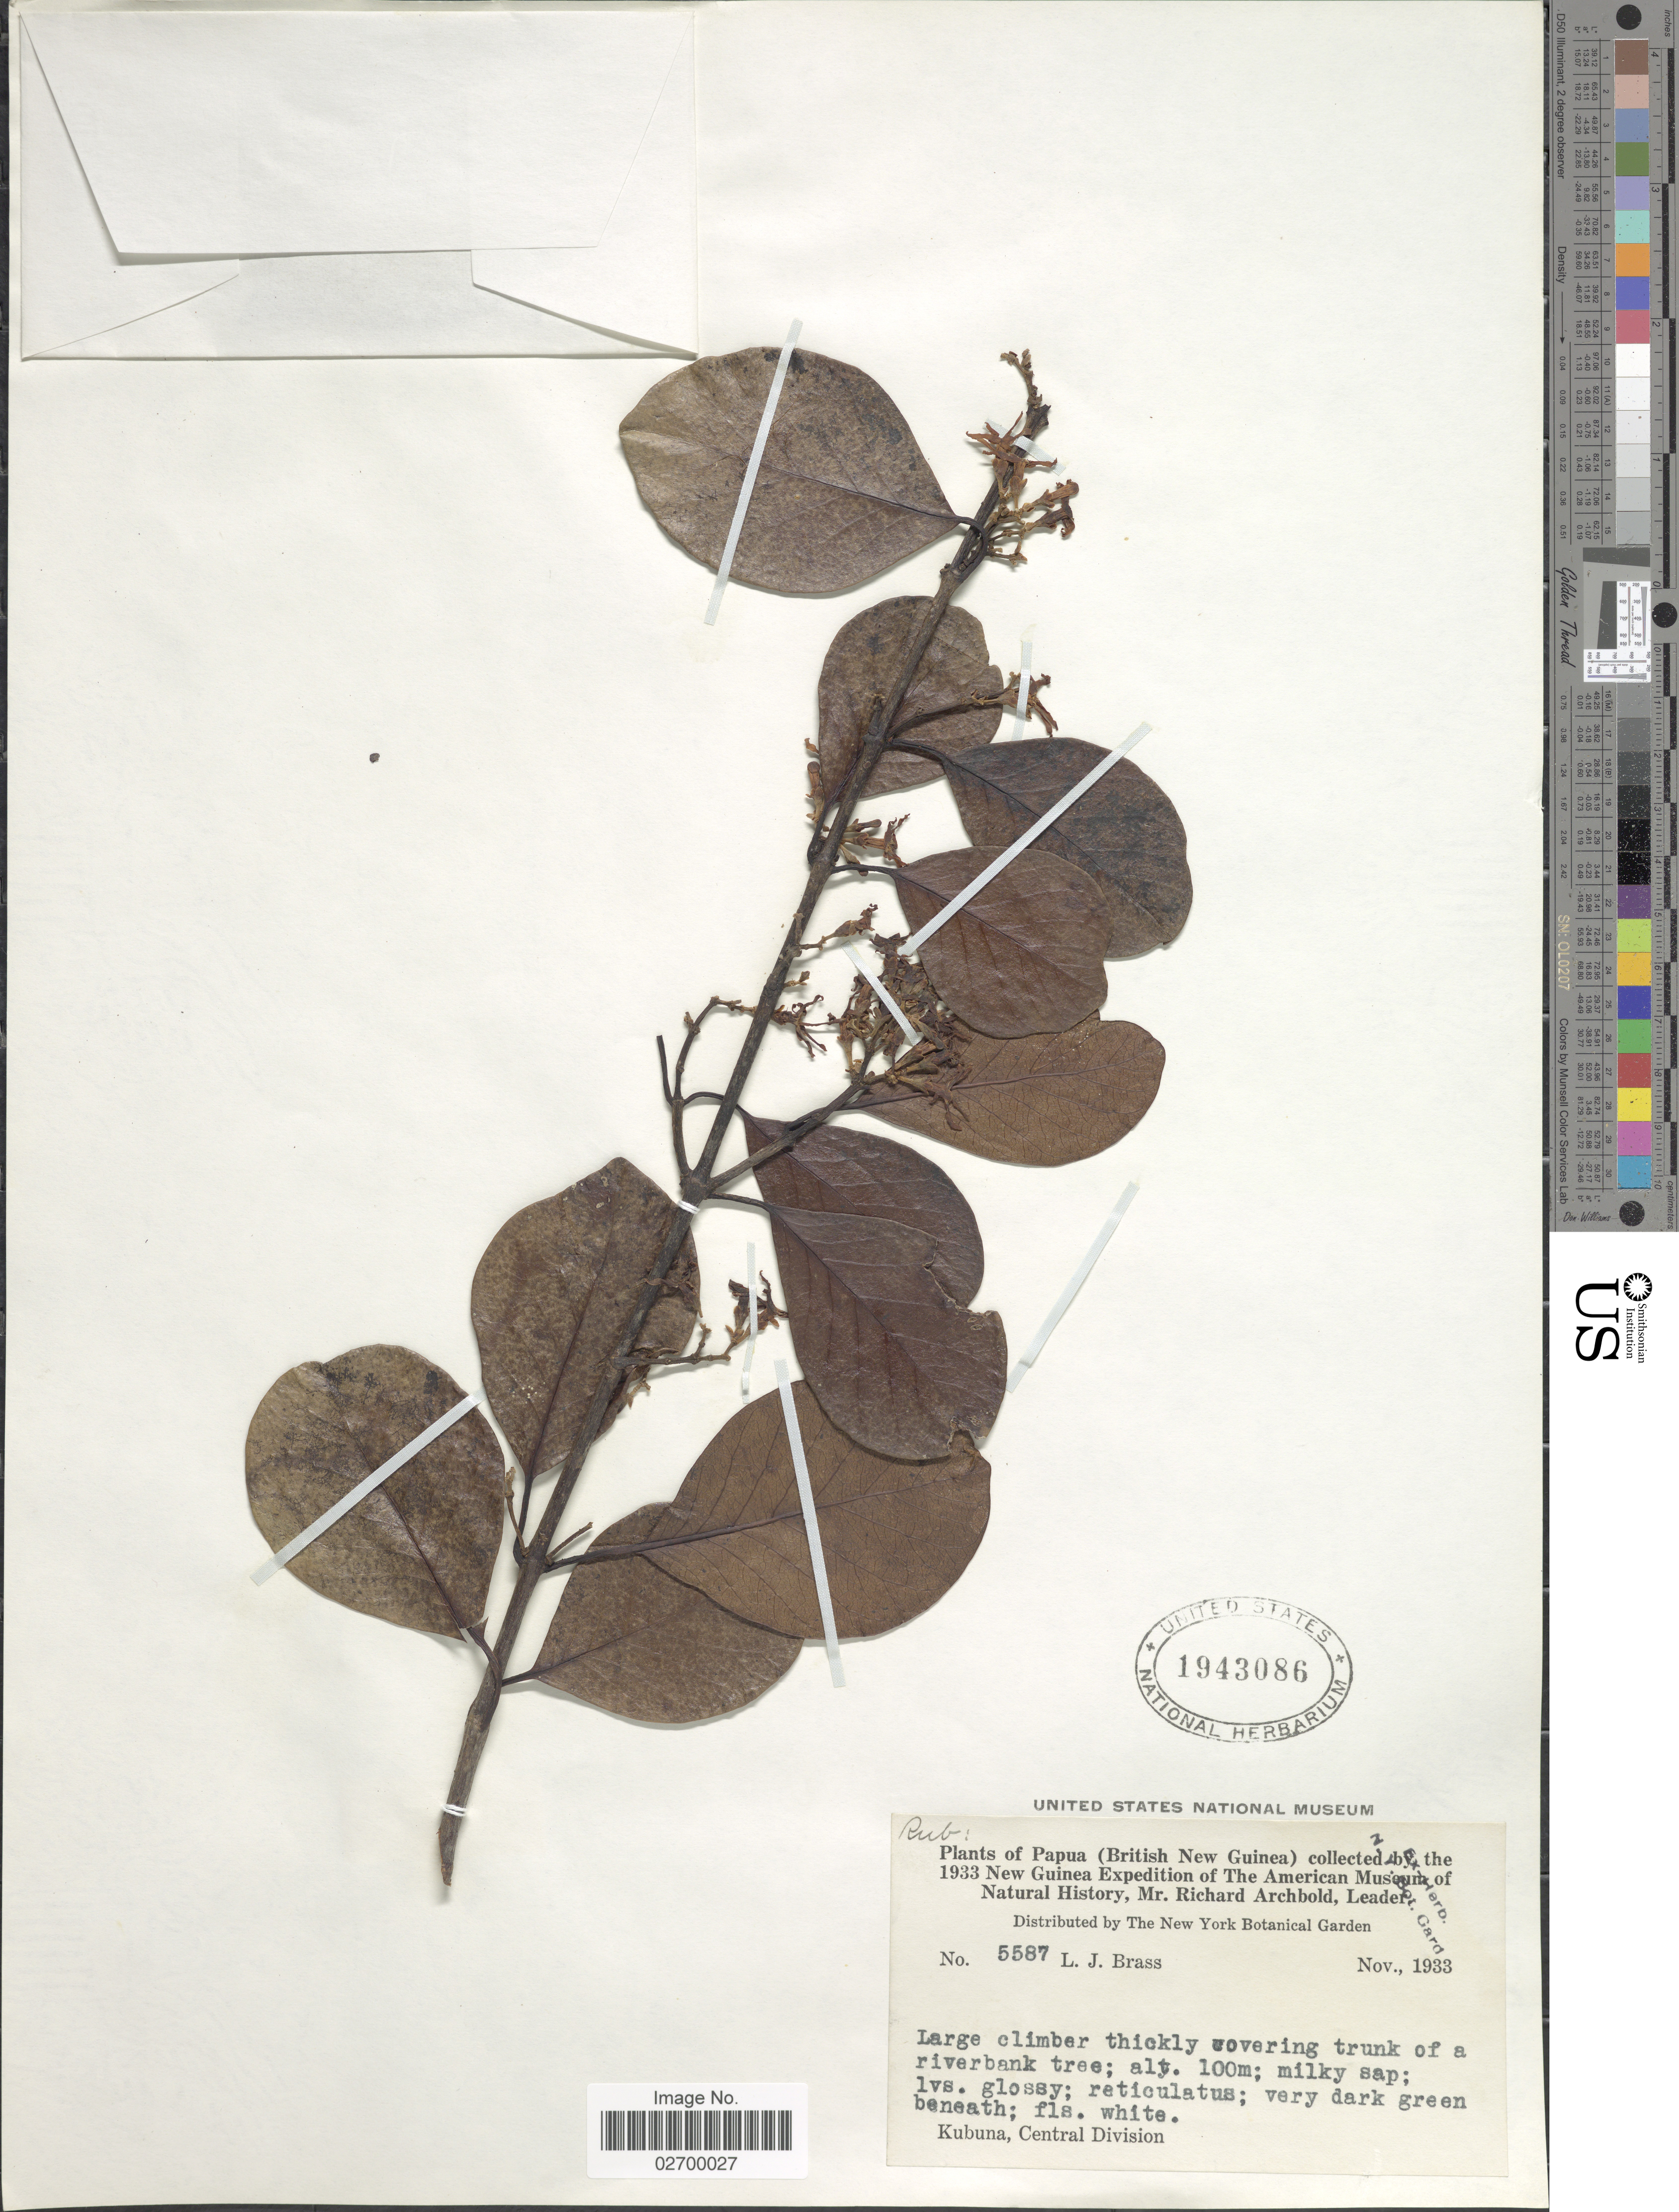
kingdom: Plantae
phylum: Tracheophyta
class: Magnoliopsida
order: Gentianales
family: Rubiaceae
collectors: L. J. Brass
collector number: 5587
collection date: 1933-11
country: Papua New Guinea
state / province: Central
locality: Papua (British New Guinea). Kubuna, Central Division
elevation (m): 100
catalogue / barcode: US 1943086